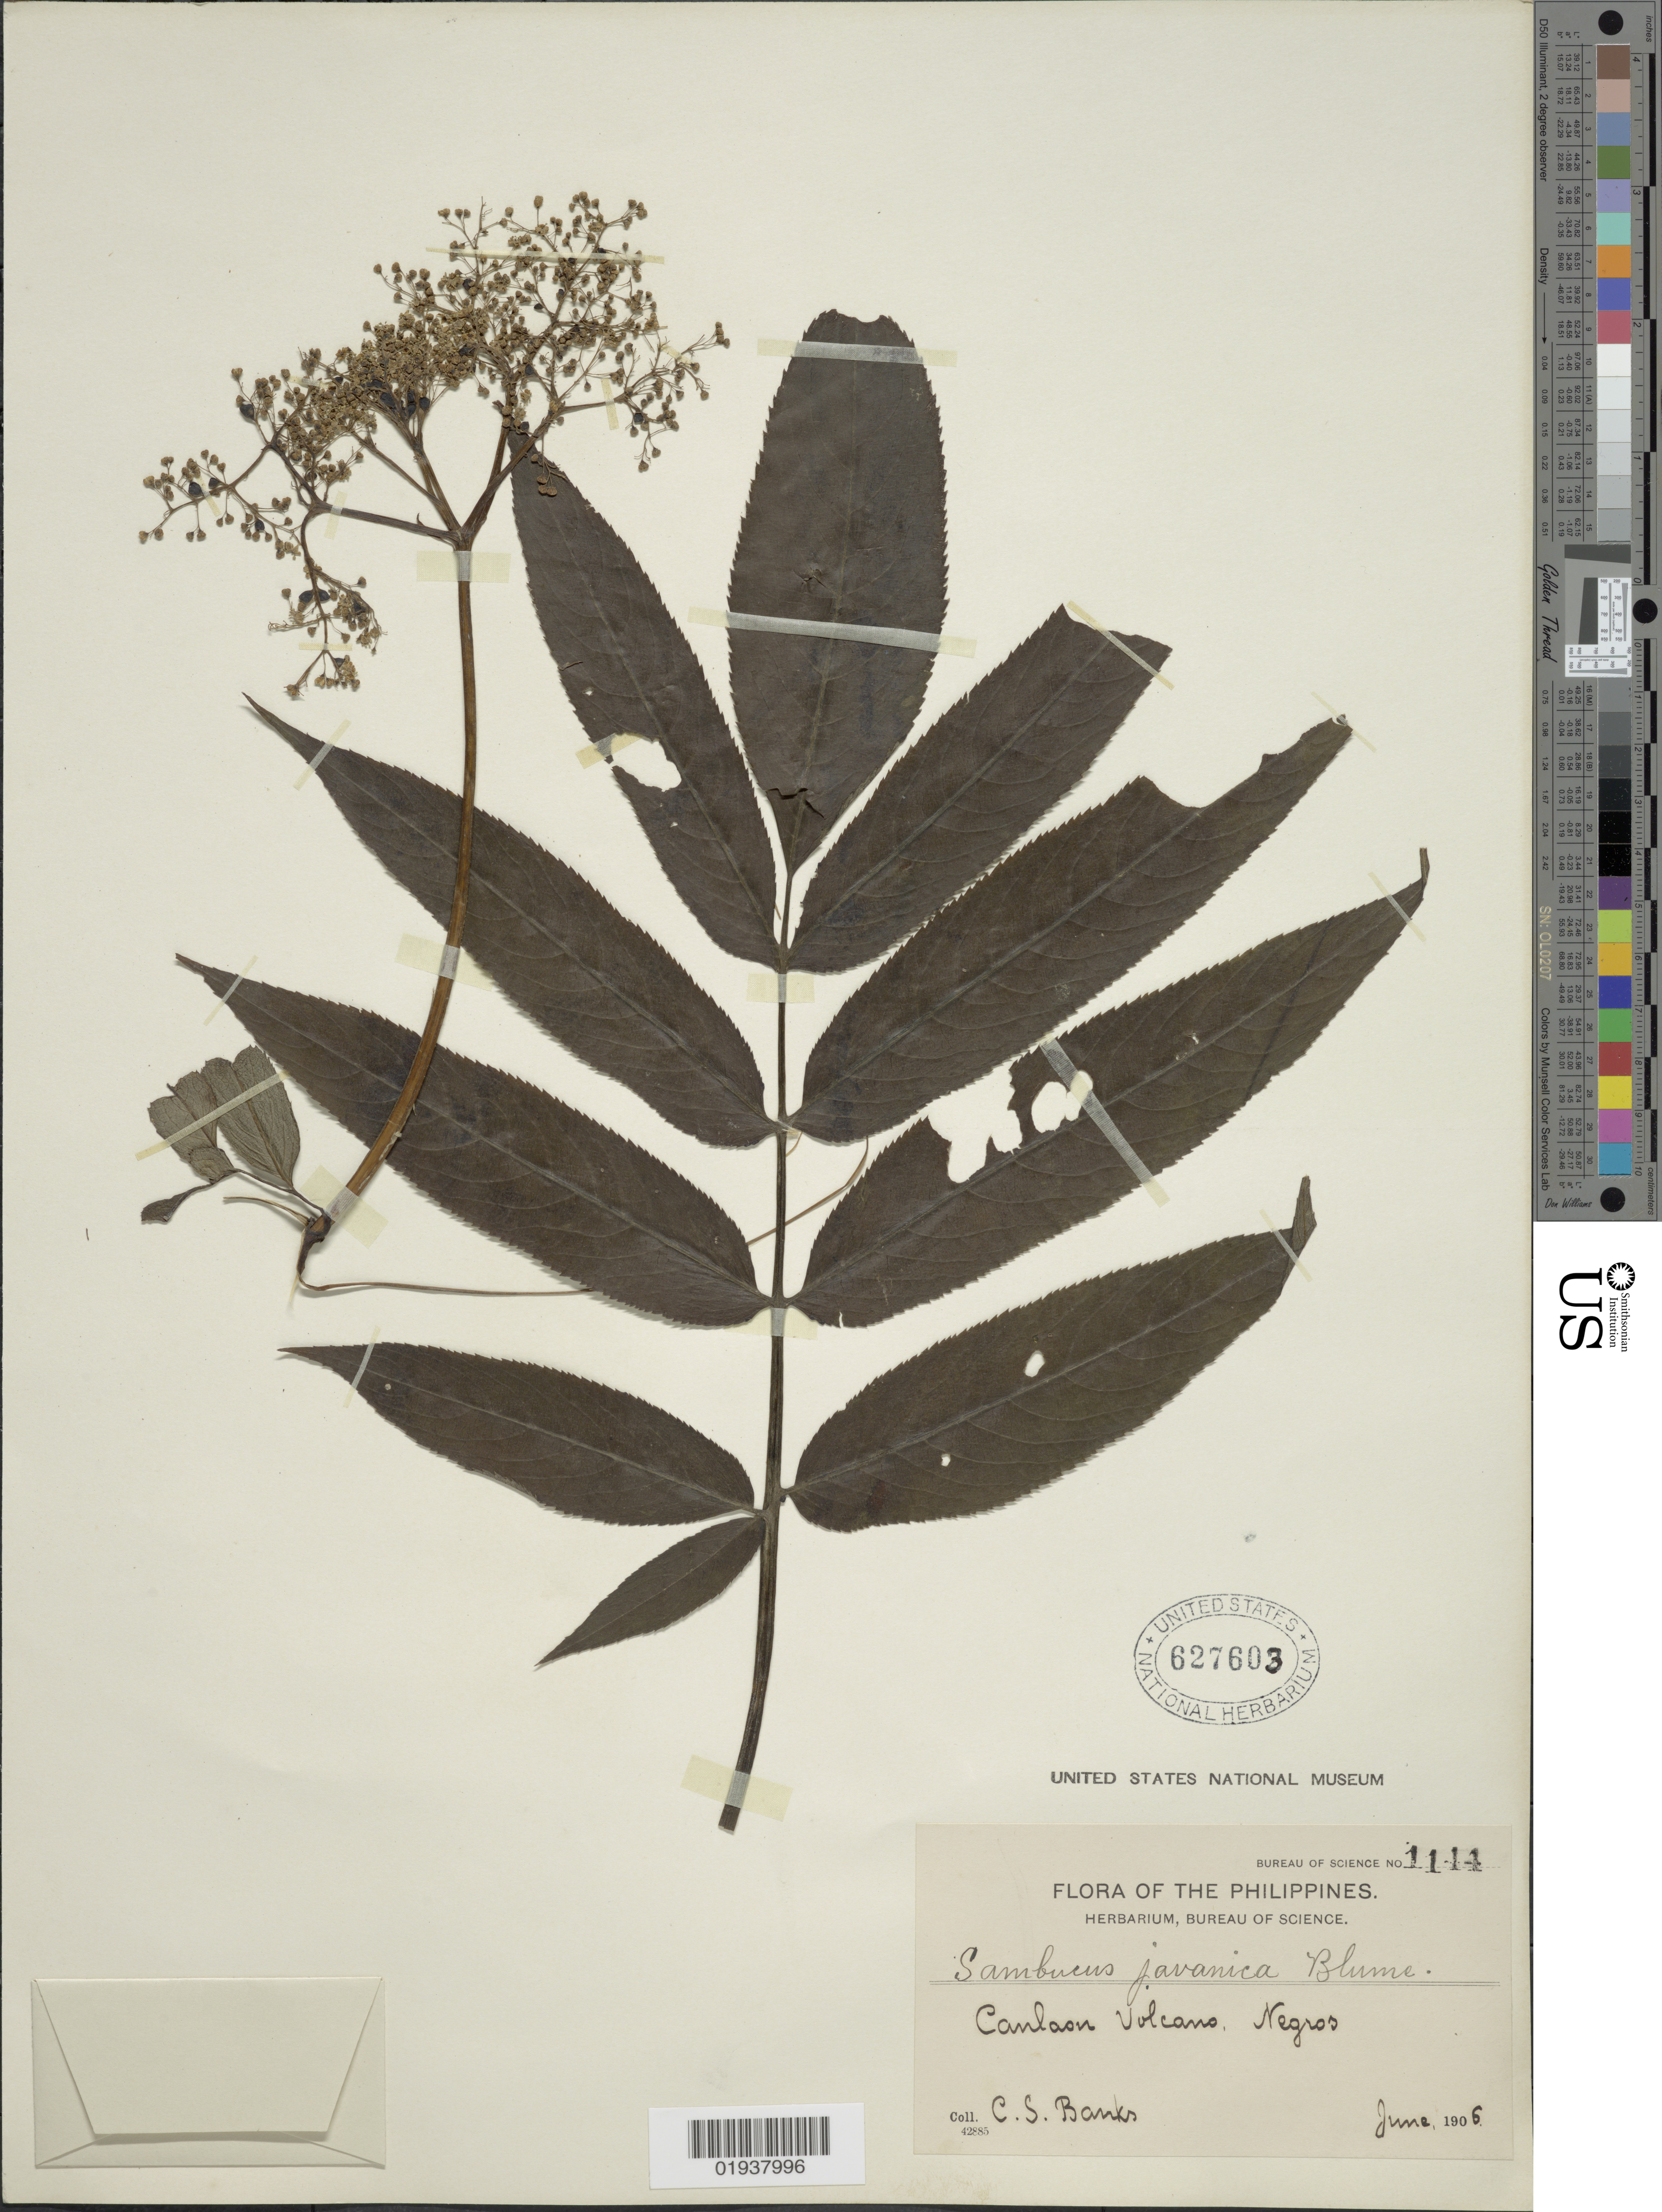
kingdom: Plantae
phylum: Tracheophyta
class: Magnoliopsida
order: Dipsacales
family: Viburnaceae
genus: Sambucus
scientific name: Sambucus javanica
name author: Blume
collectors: C. Banks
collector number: Bureau of Science 1144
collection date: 1906-06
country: Philippines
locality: Canlaon Volcano, Negros.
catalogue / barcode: US 627603